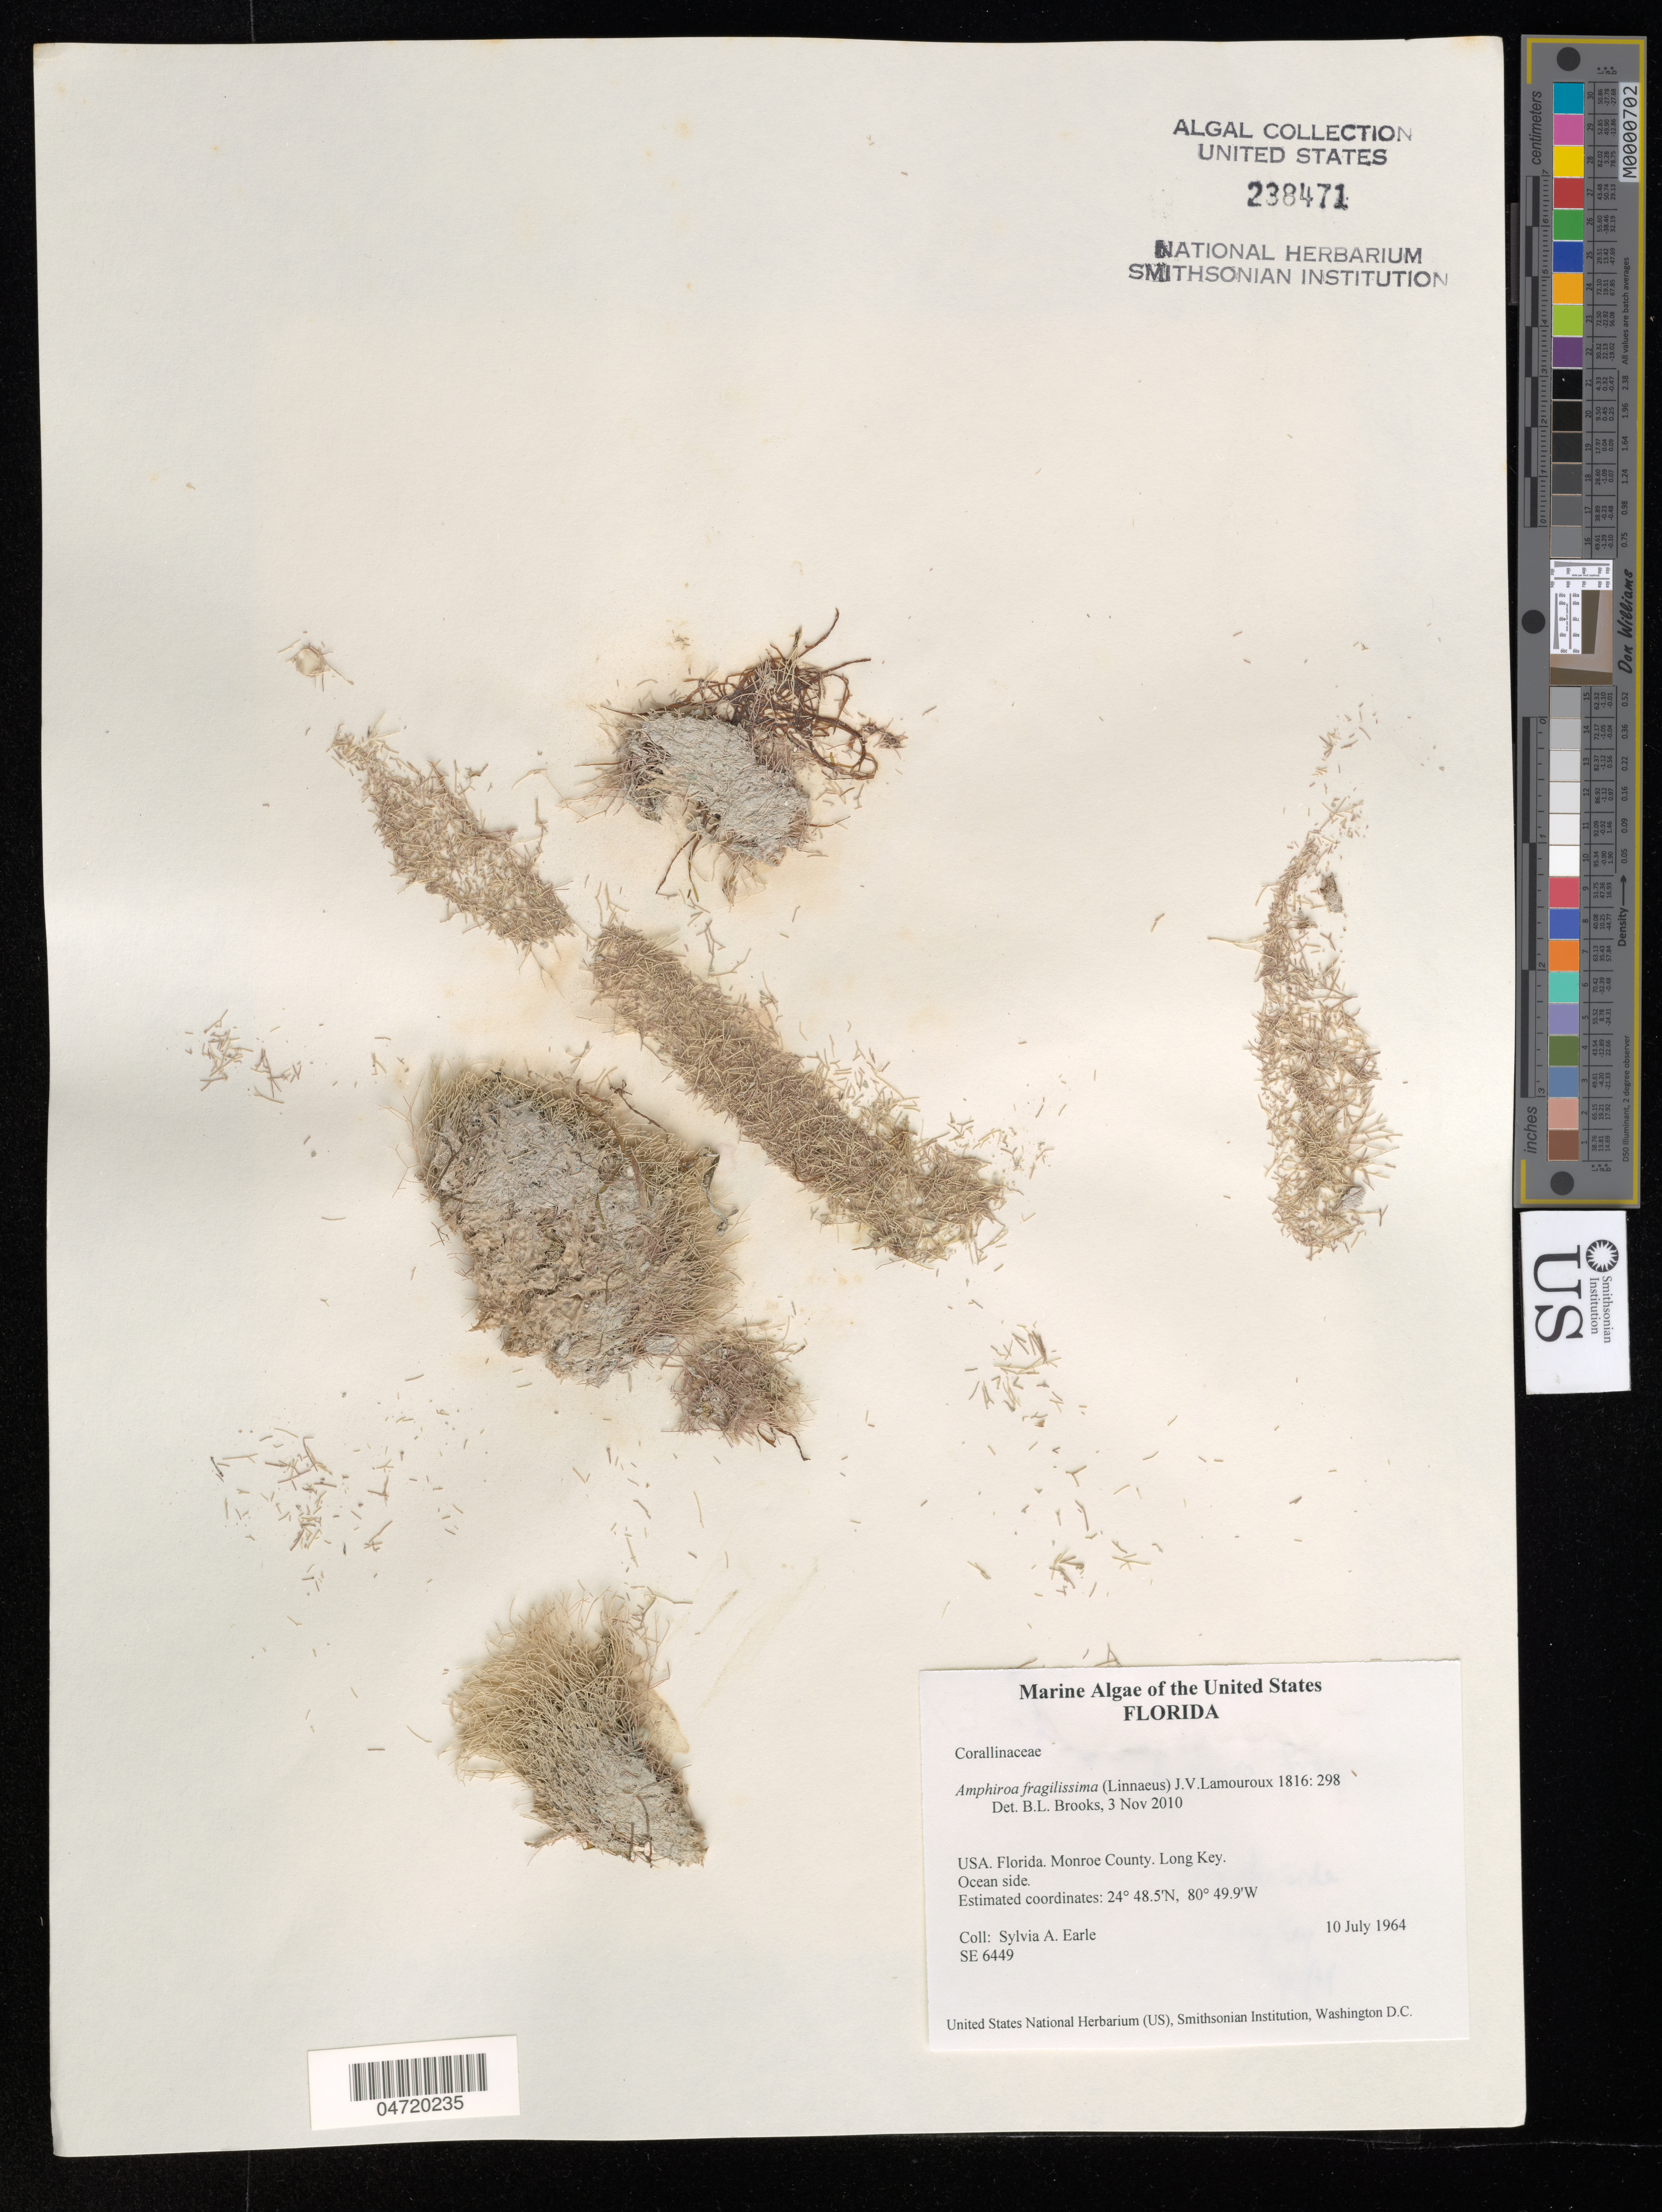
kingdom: Plantae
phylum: Rhodophyta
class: Florideophyceae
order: Corallinales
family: Lithophyllaceae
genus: Amphiroa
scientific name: Amphiroa fragilissima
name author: (L.) J.V.Lamouroux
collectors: S. A. Earle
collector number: SE6449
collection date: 1964-07-10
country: United States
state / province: Florida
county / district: Monroe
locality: Monroe County. Long Key. Ocean side.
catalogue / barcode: US 238471